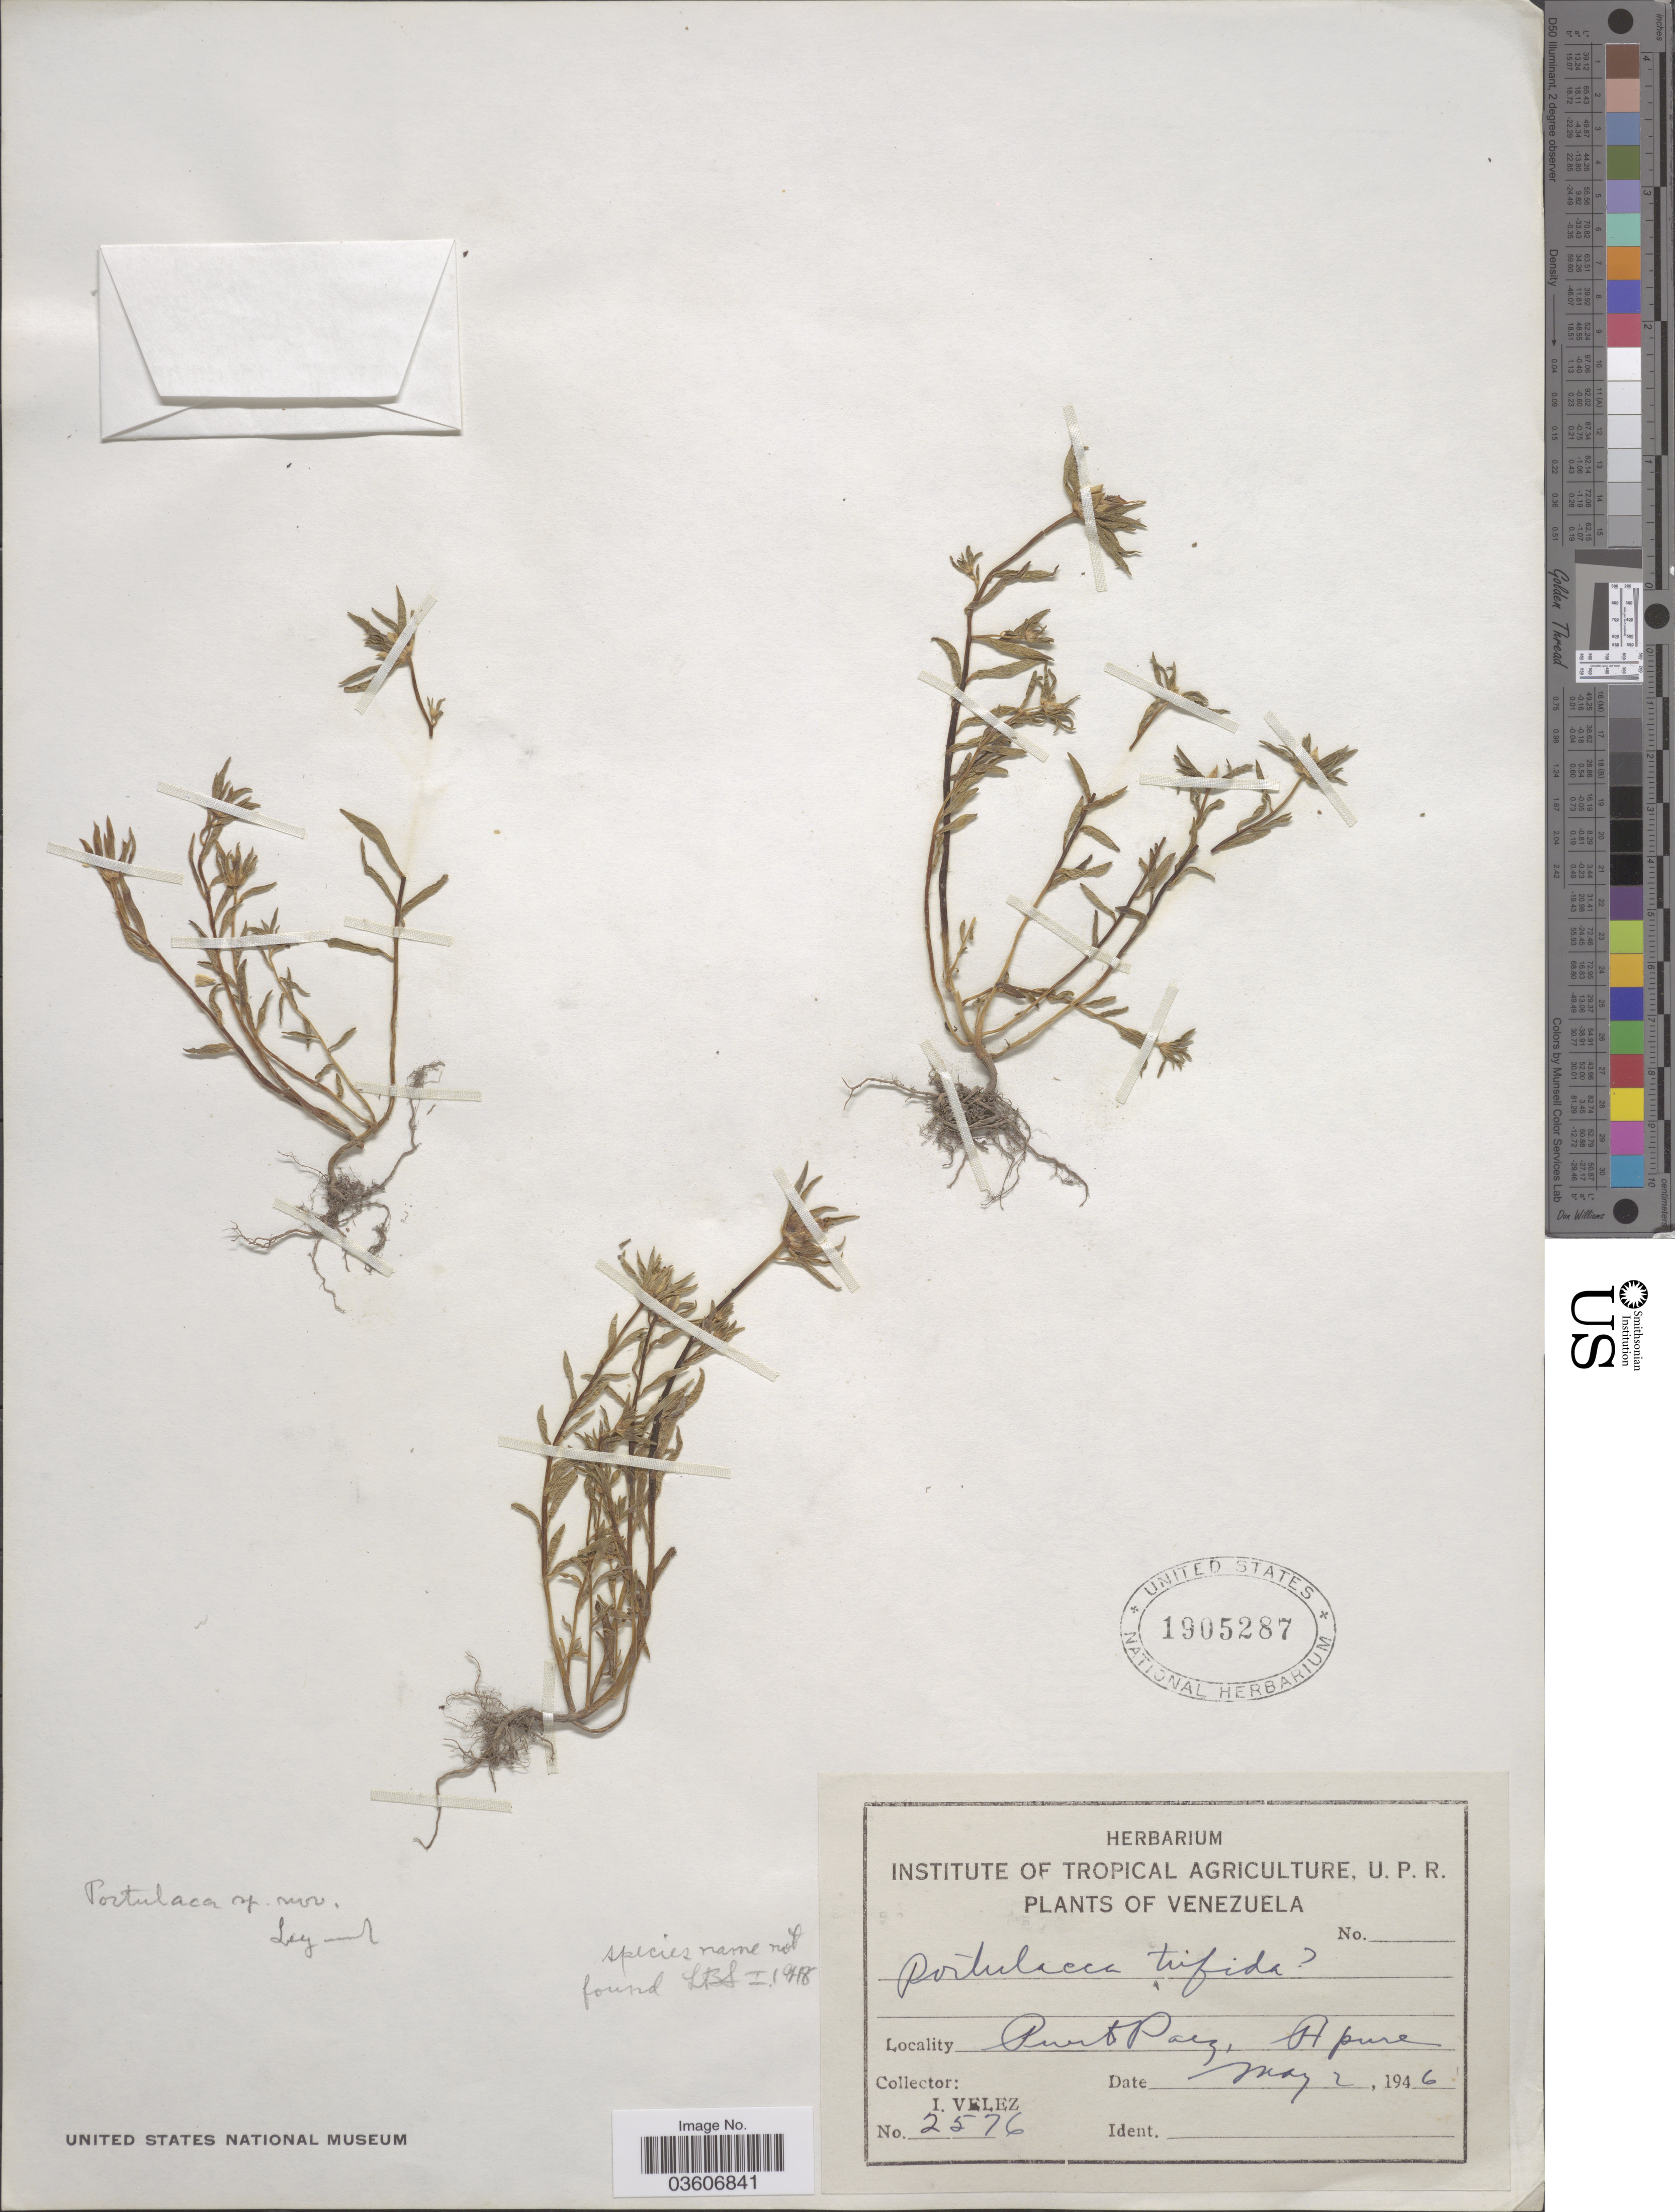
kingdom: Plantae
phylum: Tracheophyta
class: Magnoliopsida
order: Caryophyllales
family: Portulacaceae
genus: Portulaca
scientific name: Portulaca sp.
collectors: I. Velez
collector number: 2576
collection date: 1946-05-02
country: Venezuela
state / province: Apure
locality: Puerto Paez.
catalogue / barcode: US 1905287